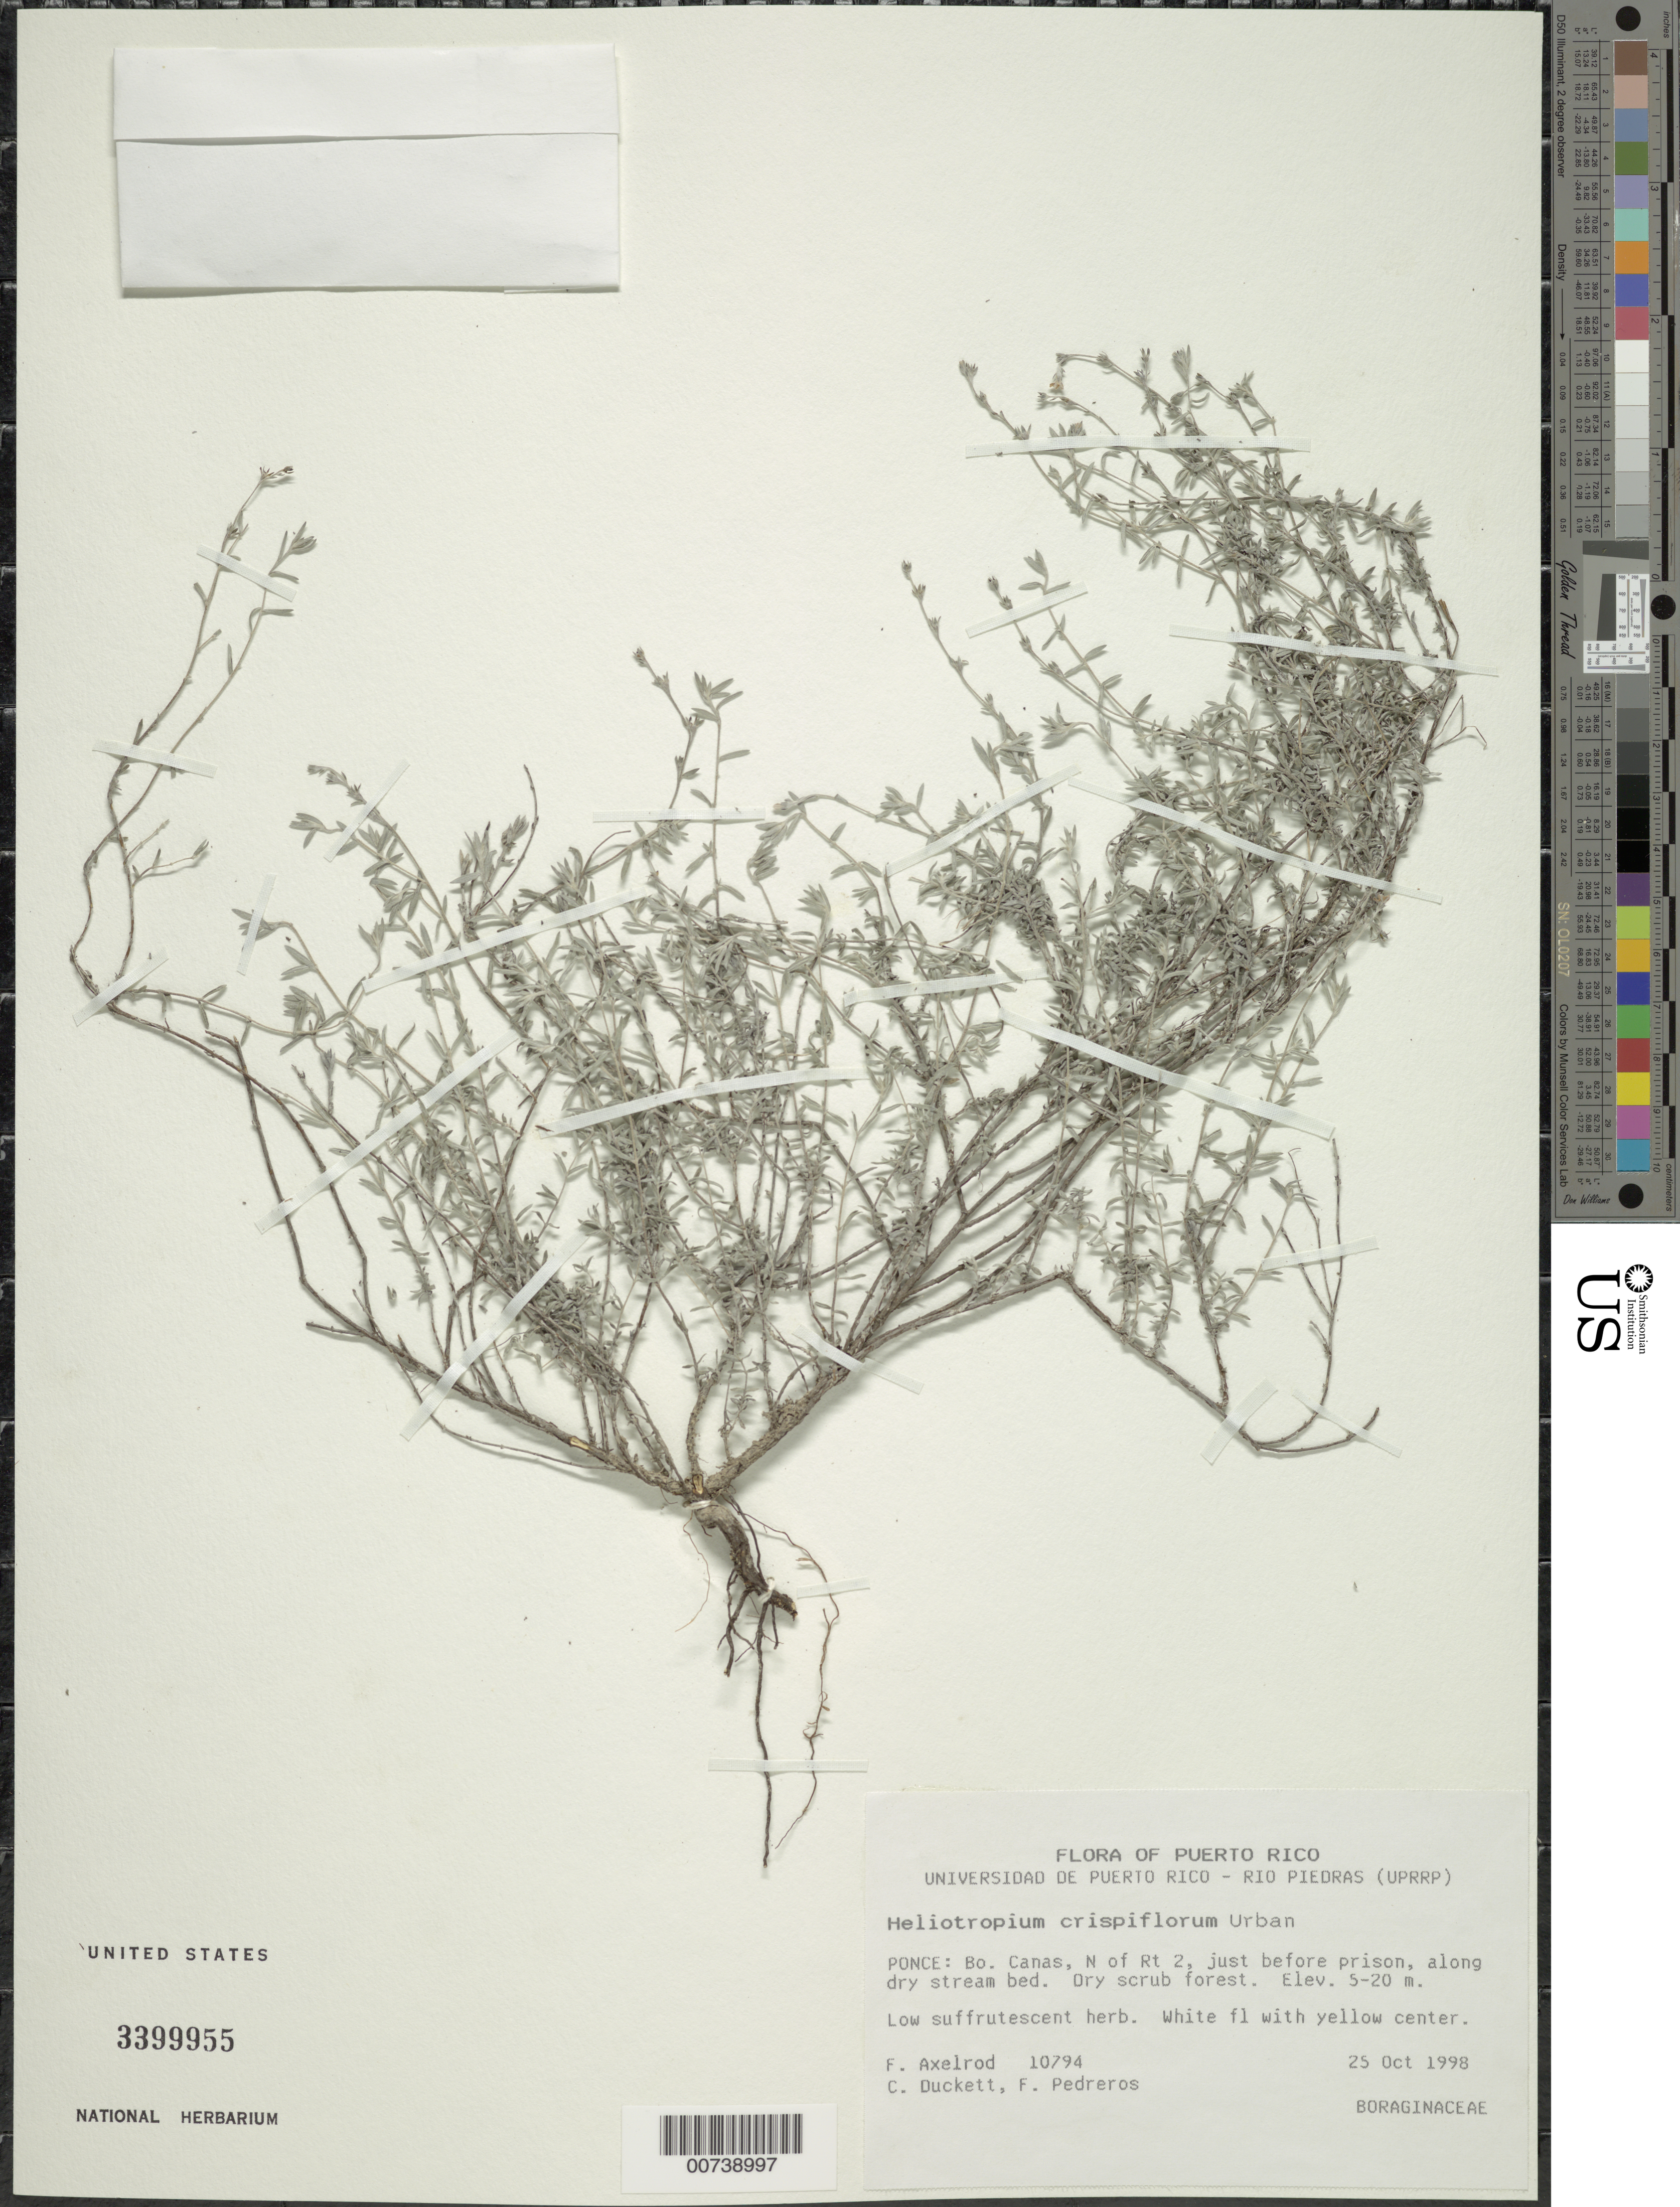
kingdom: Plantae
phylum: Tracheophyta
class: Magnoliopsida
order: Boraginales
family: Heliotropiaceae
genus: Heliotropium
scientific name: Heliotropium microphyllum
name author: Sw. ex Wikstr.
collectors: F. S. Axelrod, C. Duckett & F. Pedreros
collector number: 10794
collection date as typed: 25 Oct 1998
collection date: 1998-10-25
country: Puerto Rico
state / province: Ponce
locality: Ponce: Bo. Canas, N of Rt 2, just before prison, along dry stream bed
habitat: Dry scrub forest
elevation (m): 5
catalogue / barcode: US 3399955